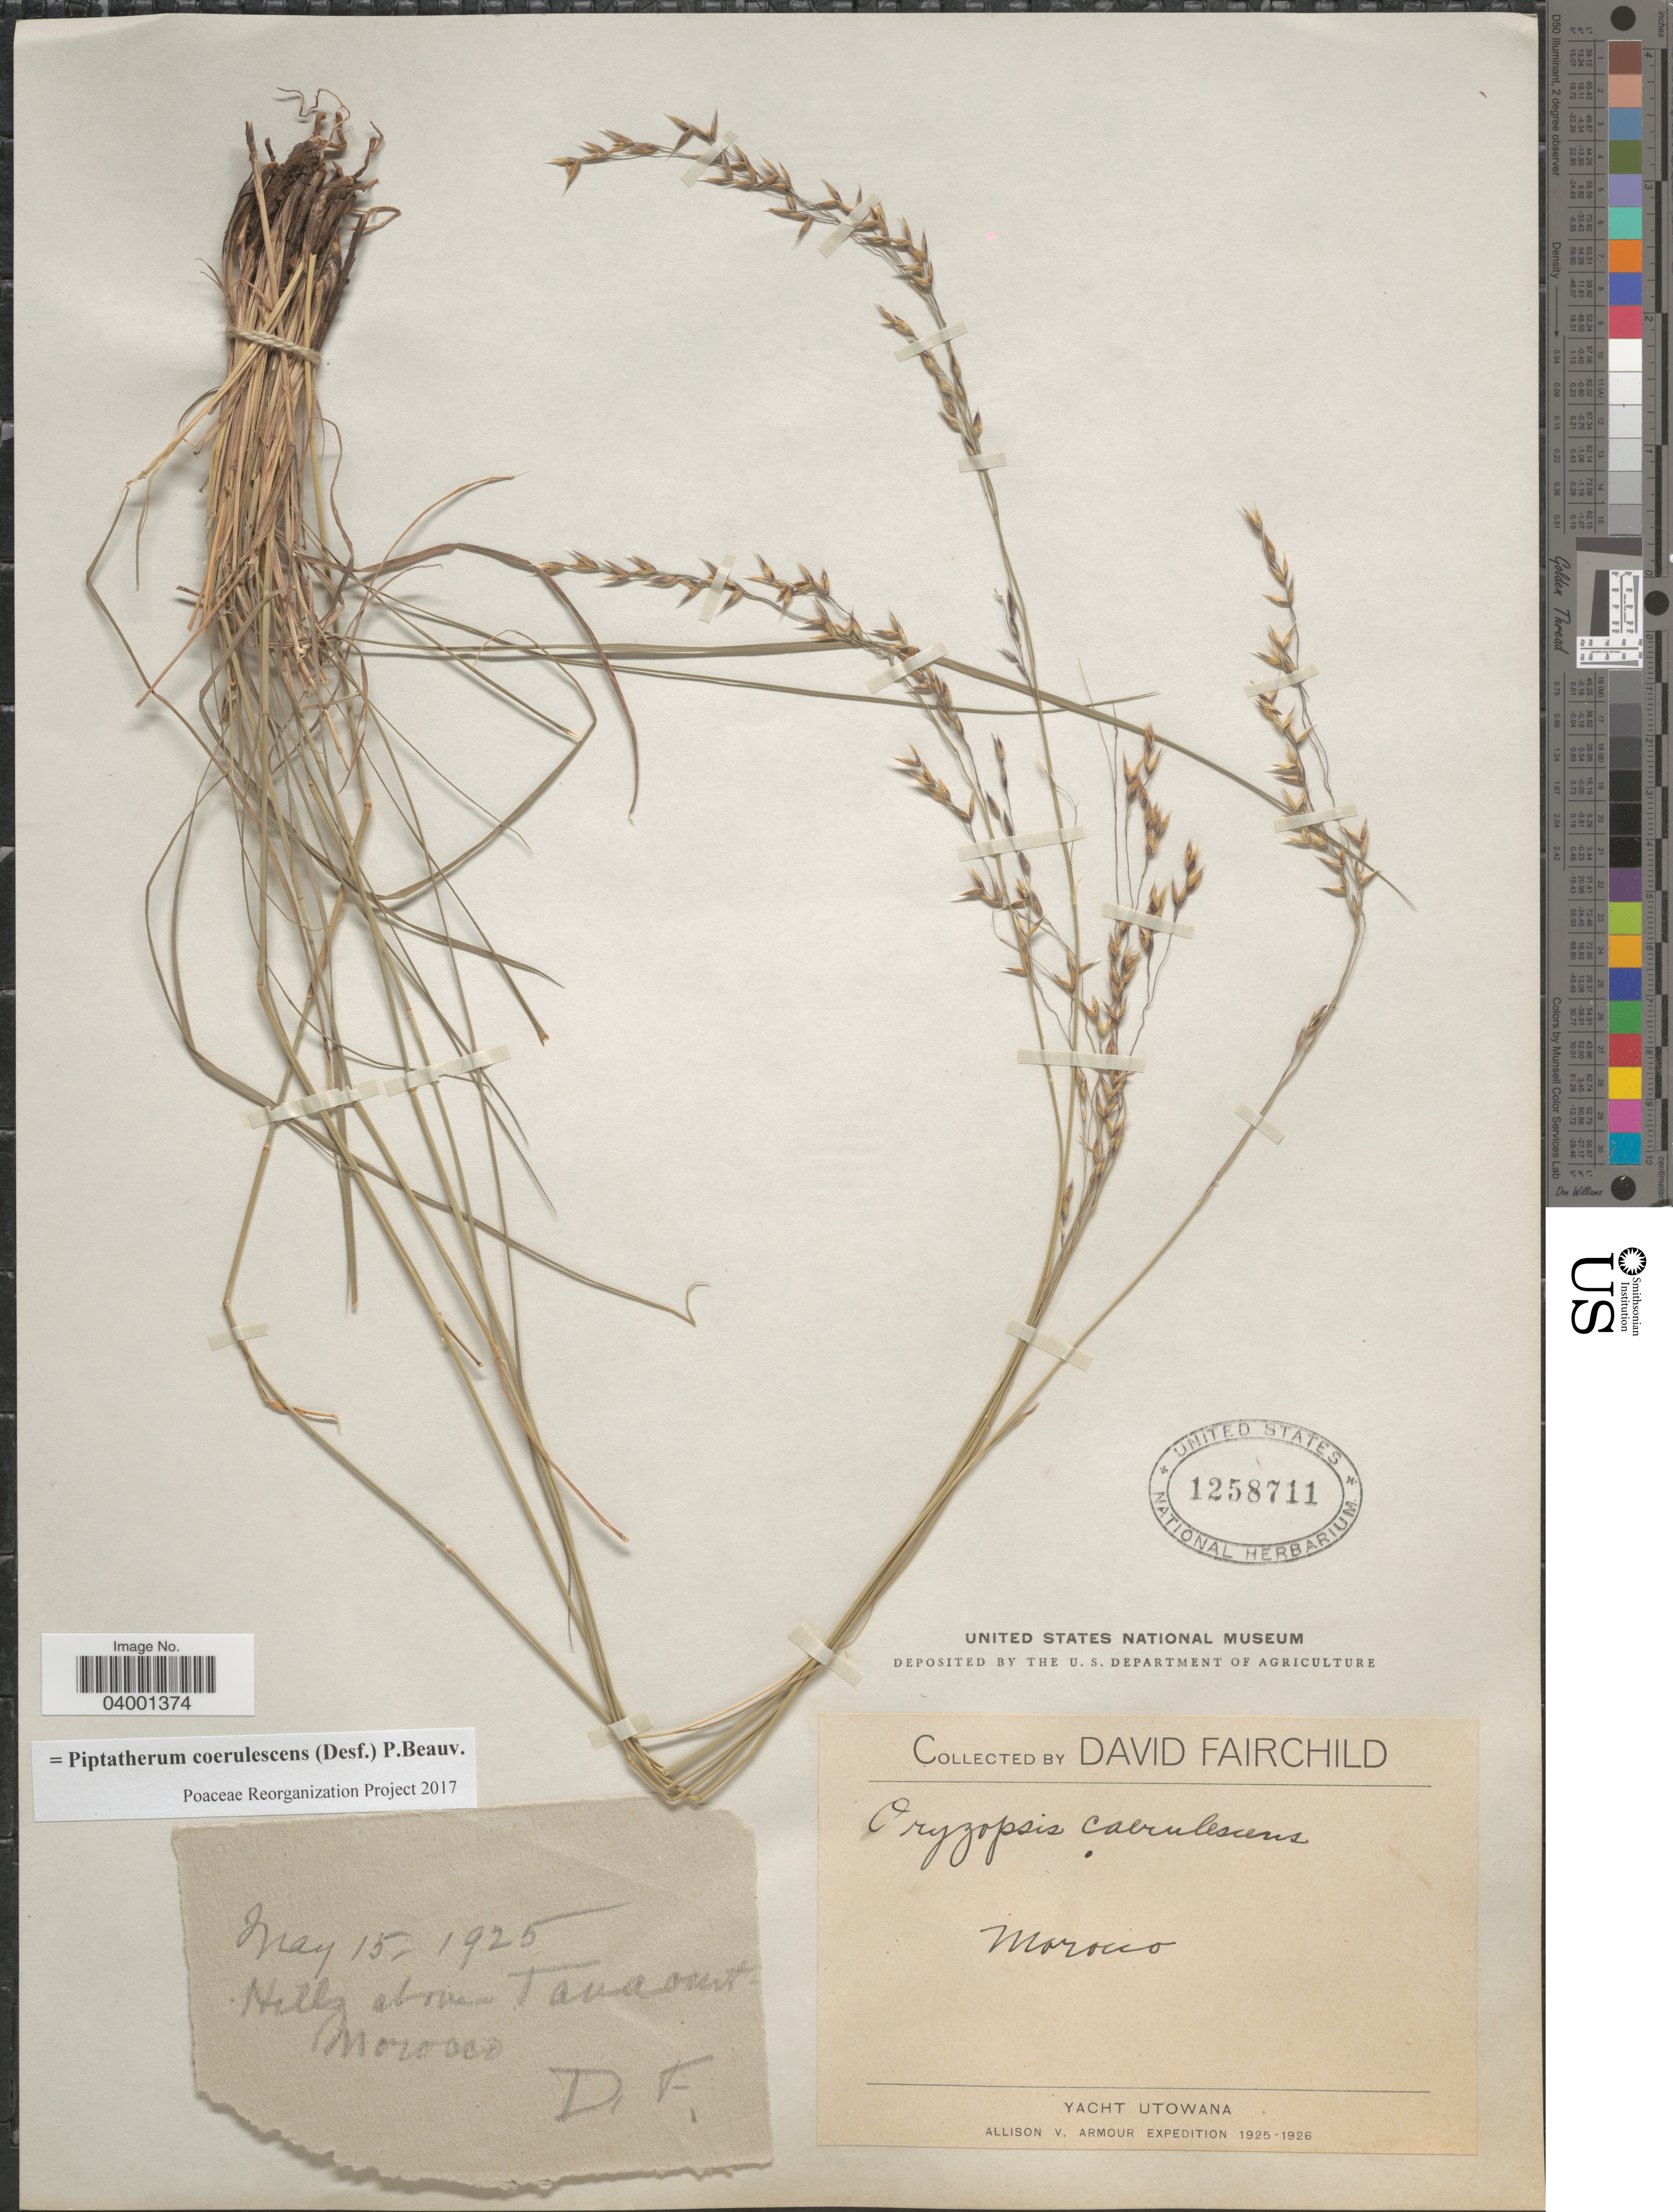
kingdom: Plantae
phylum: Tracheophyta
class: Liliopsida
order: Poales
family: Poaceae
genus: Piptatherum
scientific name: Piptatherum coerulescens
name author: (Desf.) P. Beauv.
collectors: D. Fairchild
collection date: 1925-05-15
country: Morocco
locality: Hills above Tanaourt.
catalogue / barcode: US 1258711